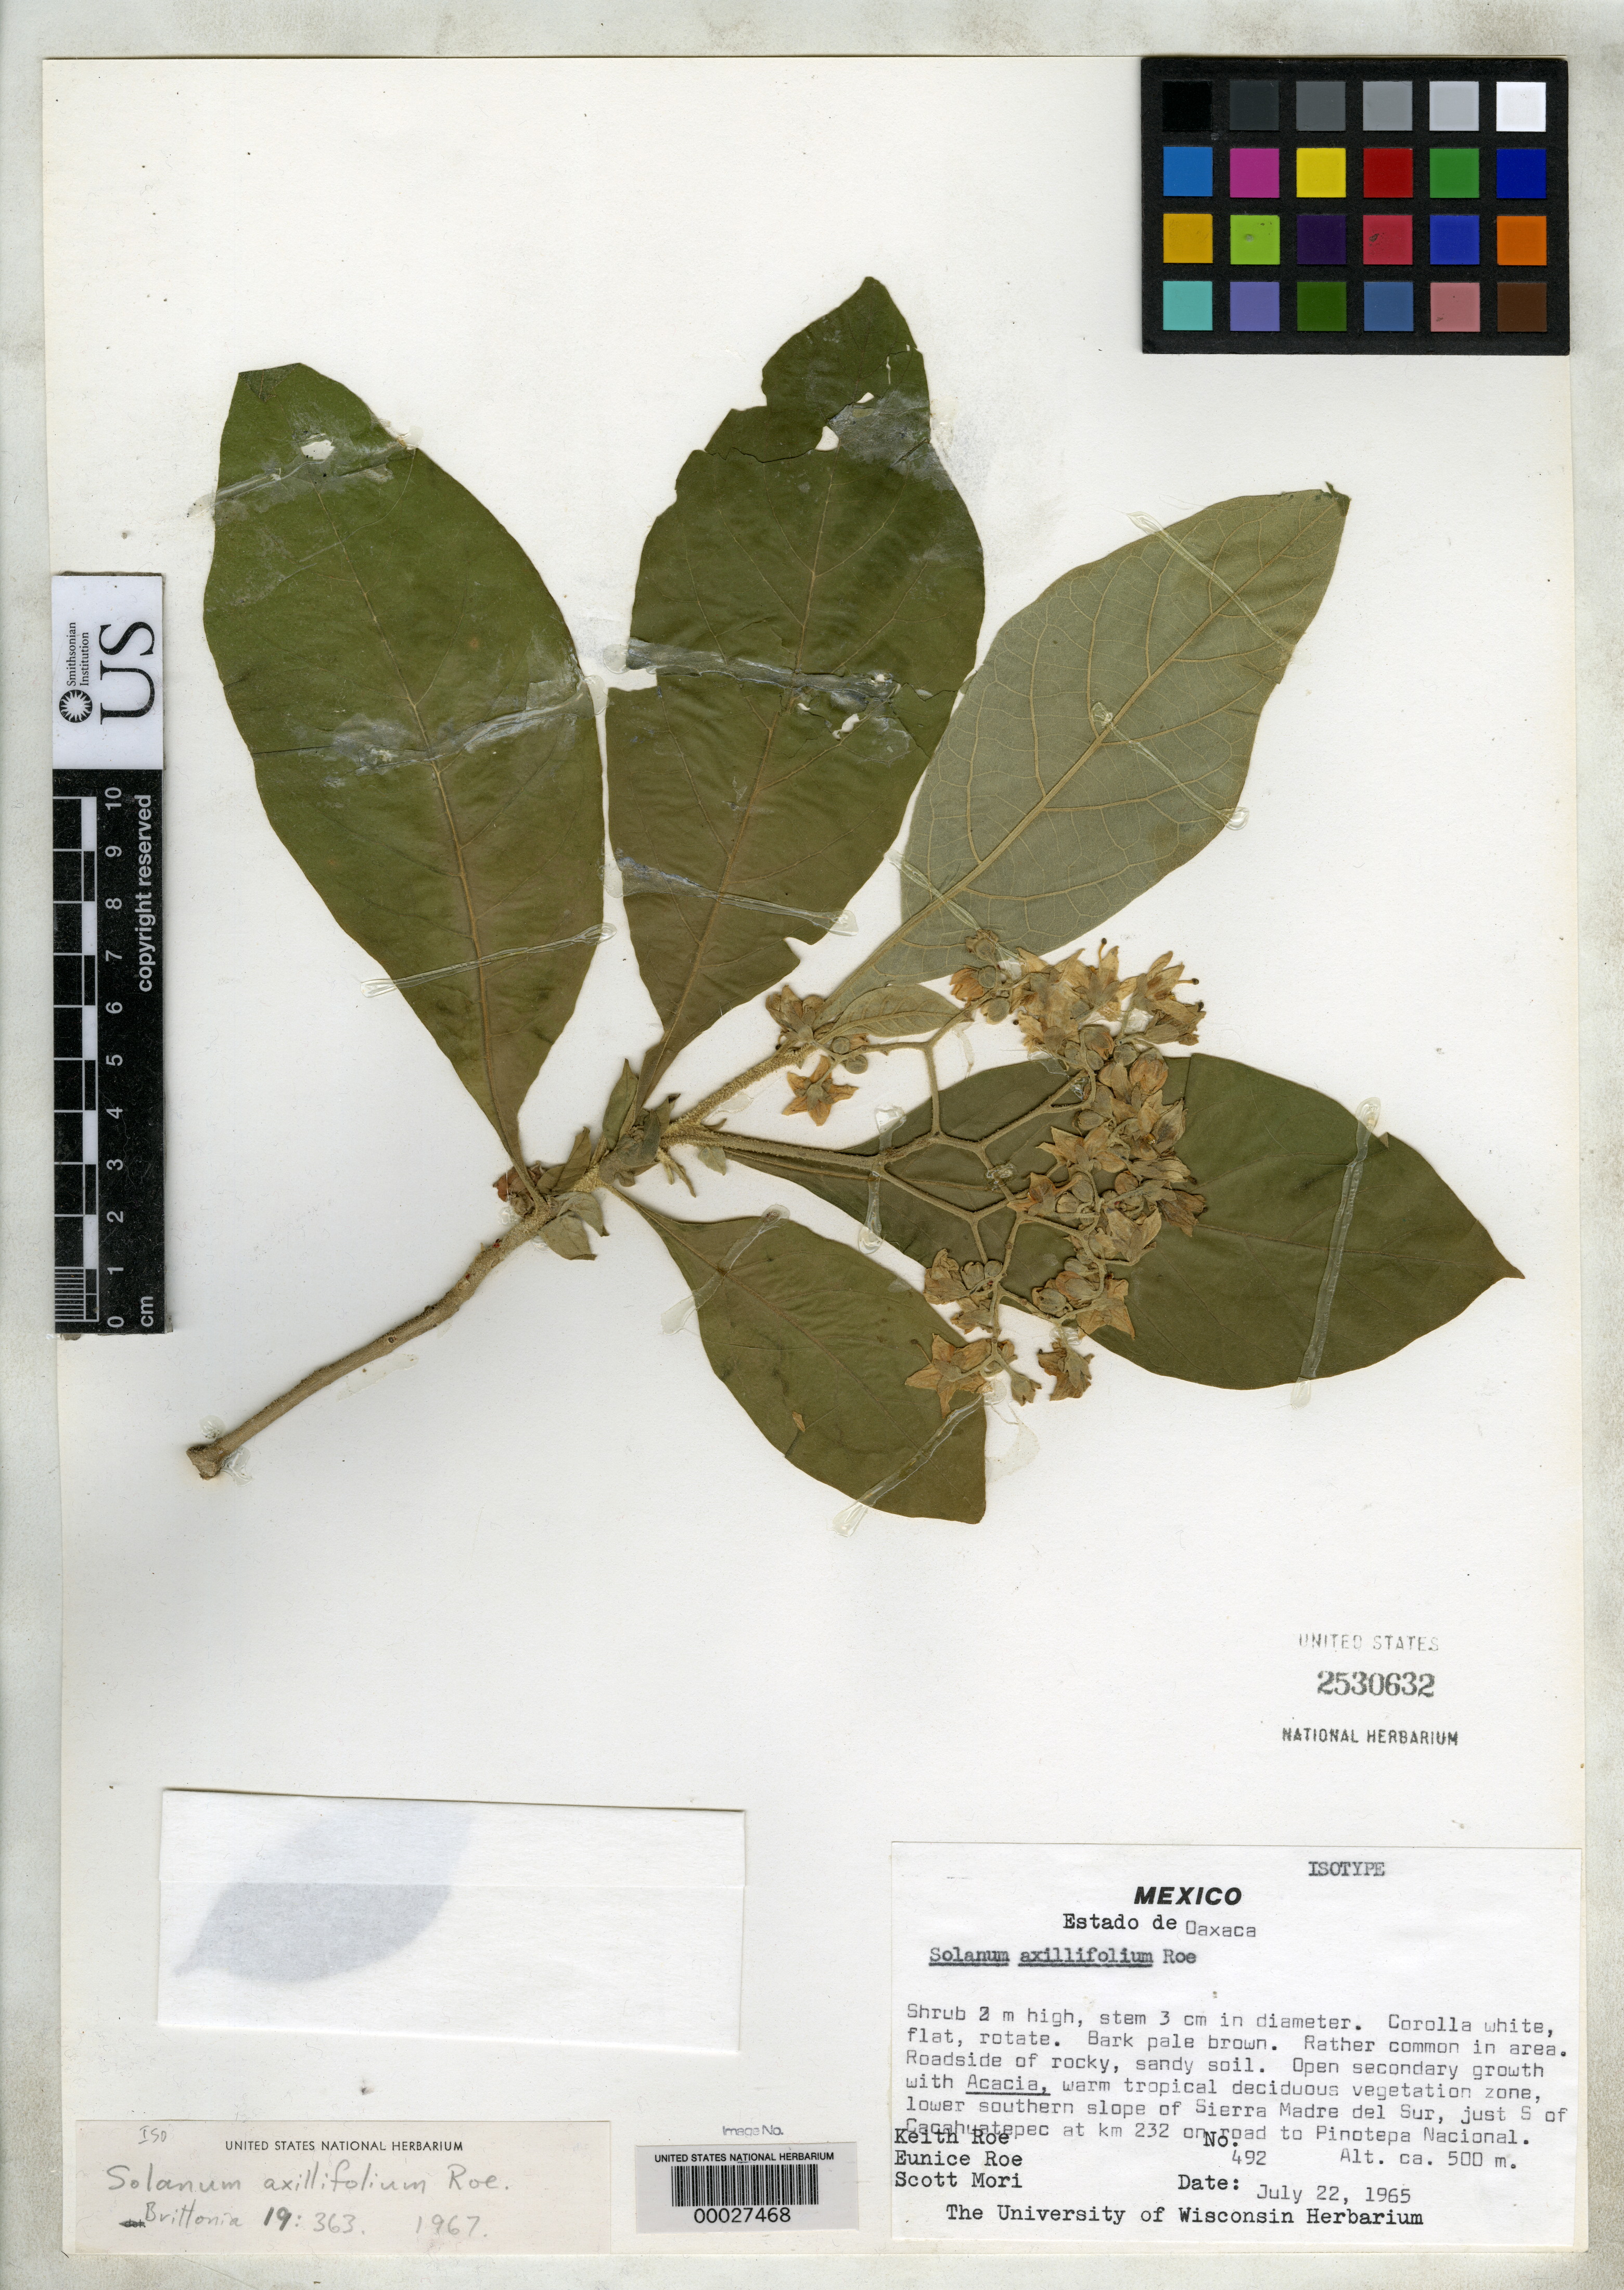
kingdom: Plantae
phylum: Tracheophyta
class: Magnoliopsida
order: Solanales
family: Solanaceae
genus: Solanum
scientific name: Solanum axillifolium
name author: K.E. Roe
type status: Isotype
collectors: K. E. Roe, E. Roe & S. Mori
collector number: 492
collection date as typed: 22 Jul 1965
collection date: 1965-07-22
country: Mexico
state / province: Oaxaca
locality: Cacahuatepec, road to Pinotepa Nacional.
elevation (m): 500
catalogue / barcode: US 2530632